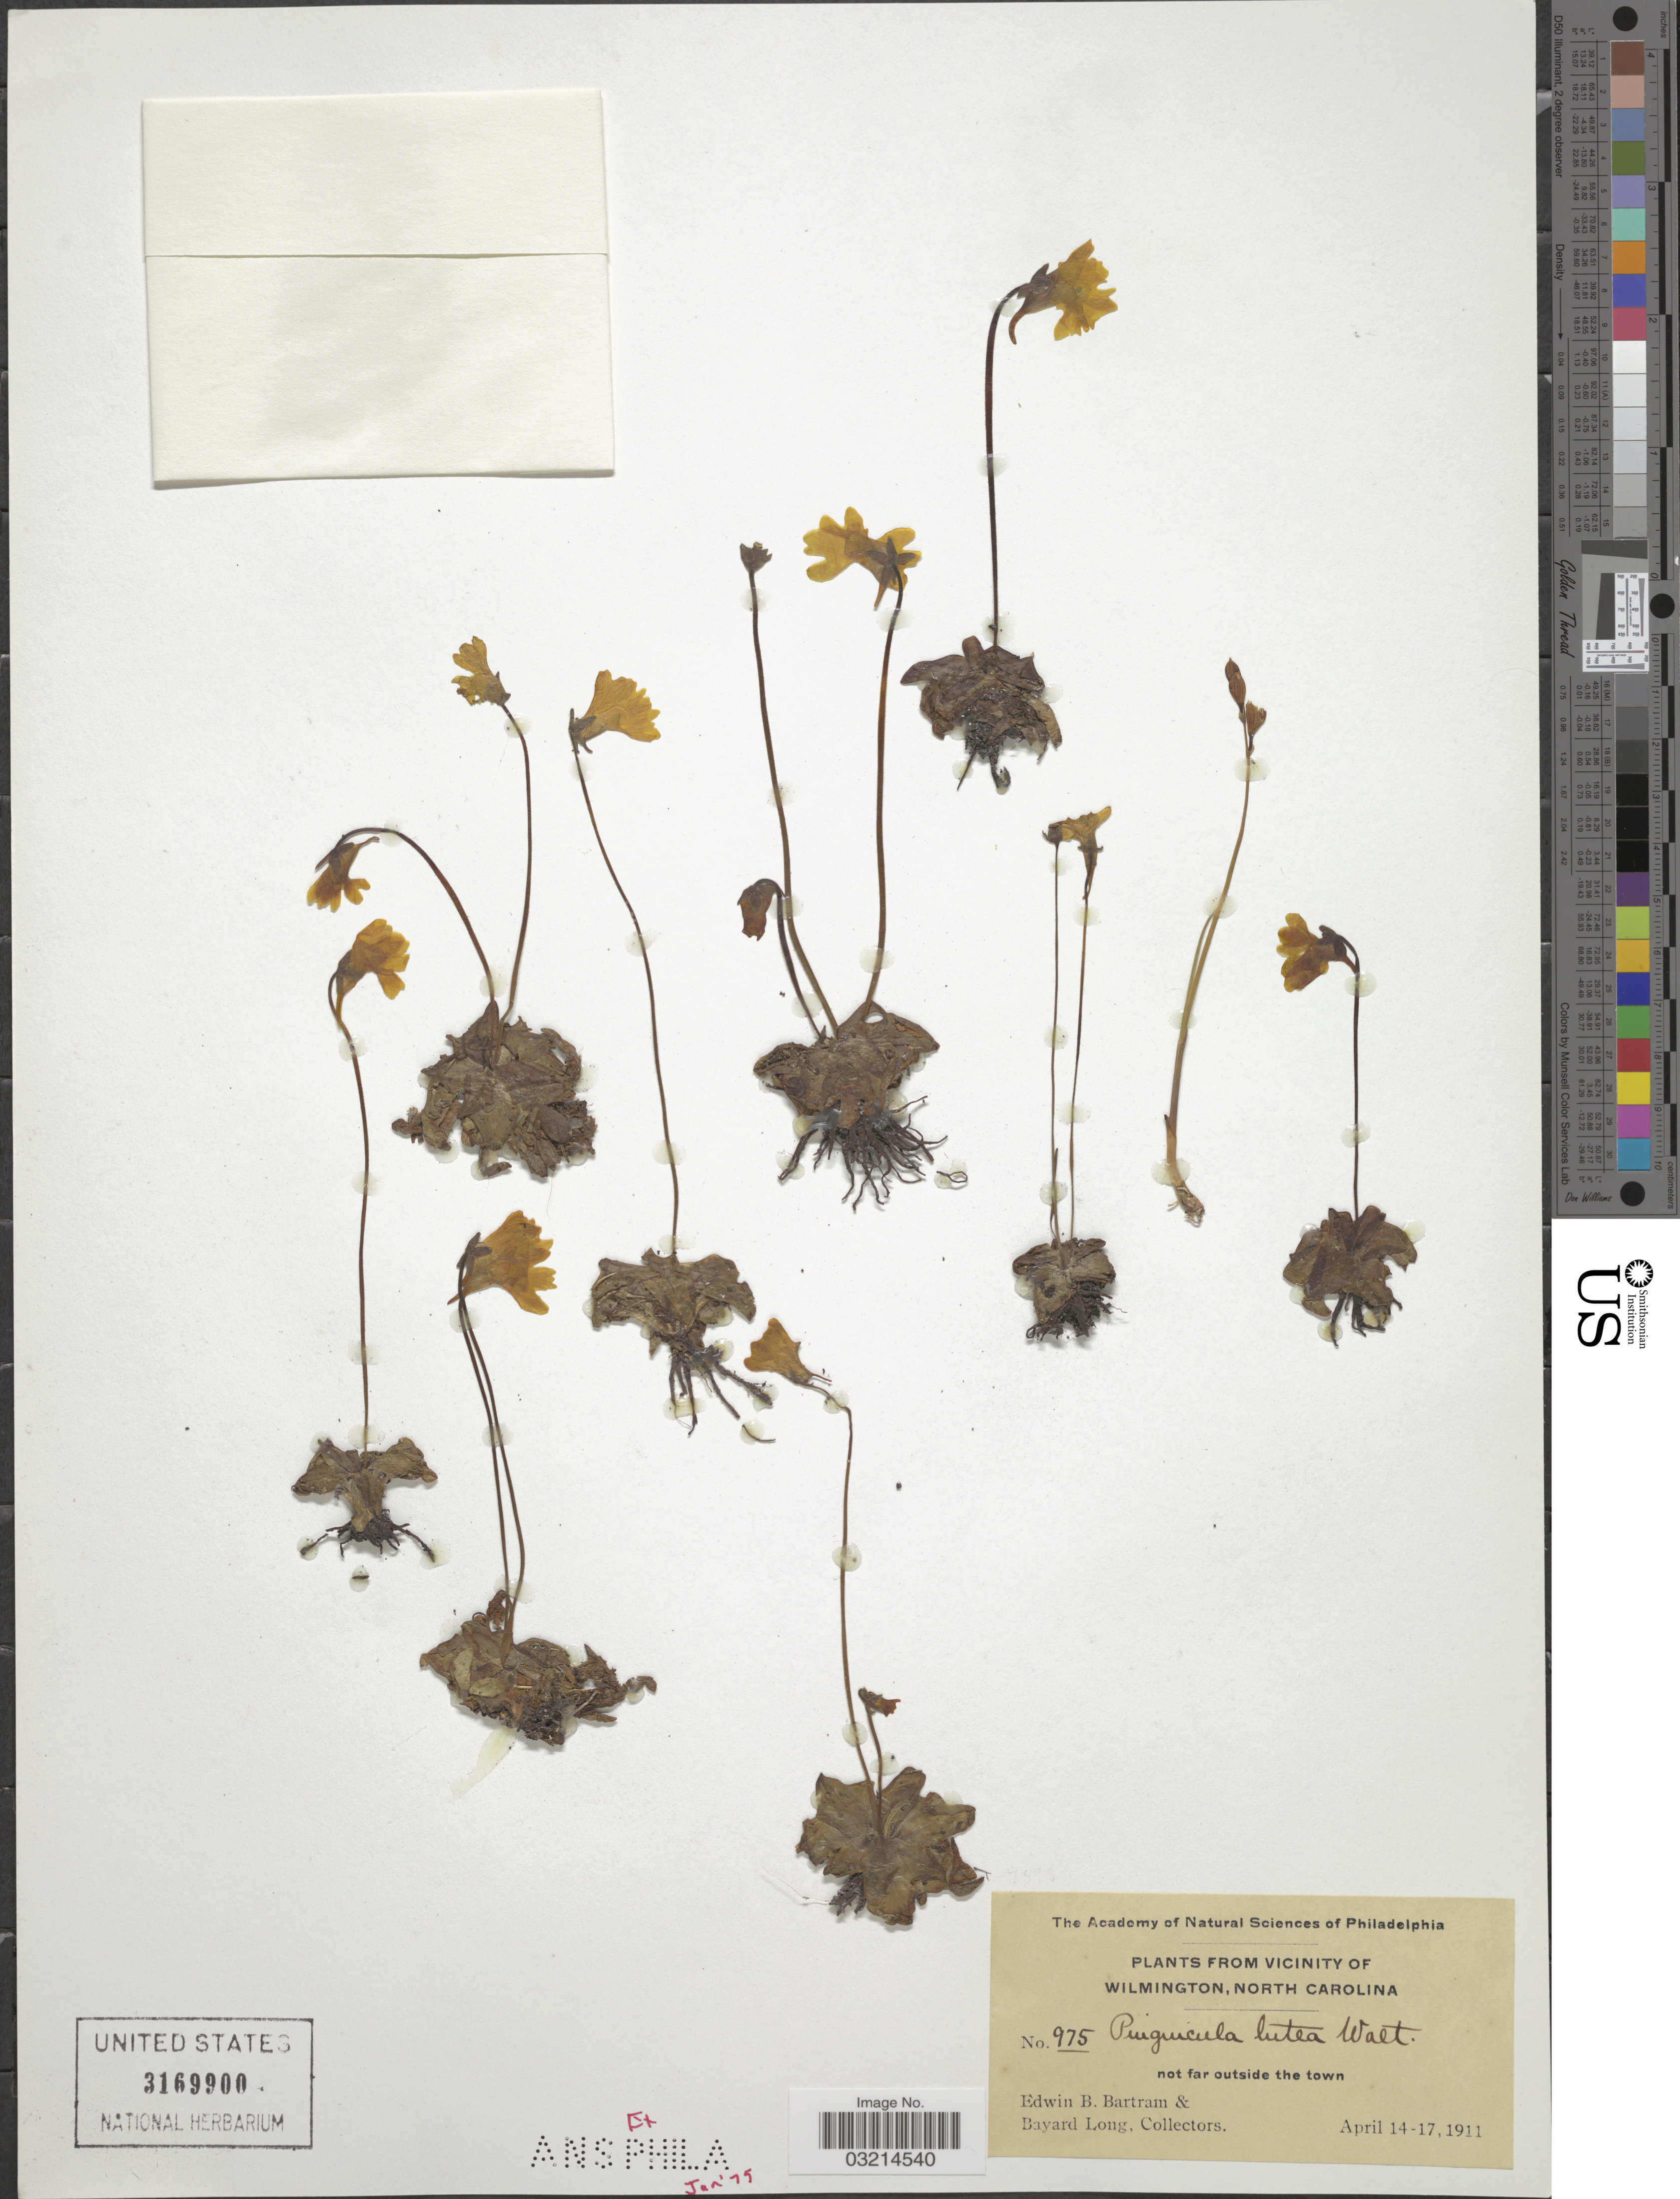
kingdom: Plantae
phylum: Tracheophyta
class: Magnoliopsida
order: Lamiales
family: Lentibulariaceae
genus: Pinguicula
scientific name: Pinguicula lutea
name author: Walter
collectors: E. B. Bartram & B. Long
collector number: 975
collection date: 1911-04-14/1911-04-17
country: United States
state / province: North Carolina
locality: From vicinity of Wilmington, not far outside the town.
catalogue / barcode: US 3169900